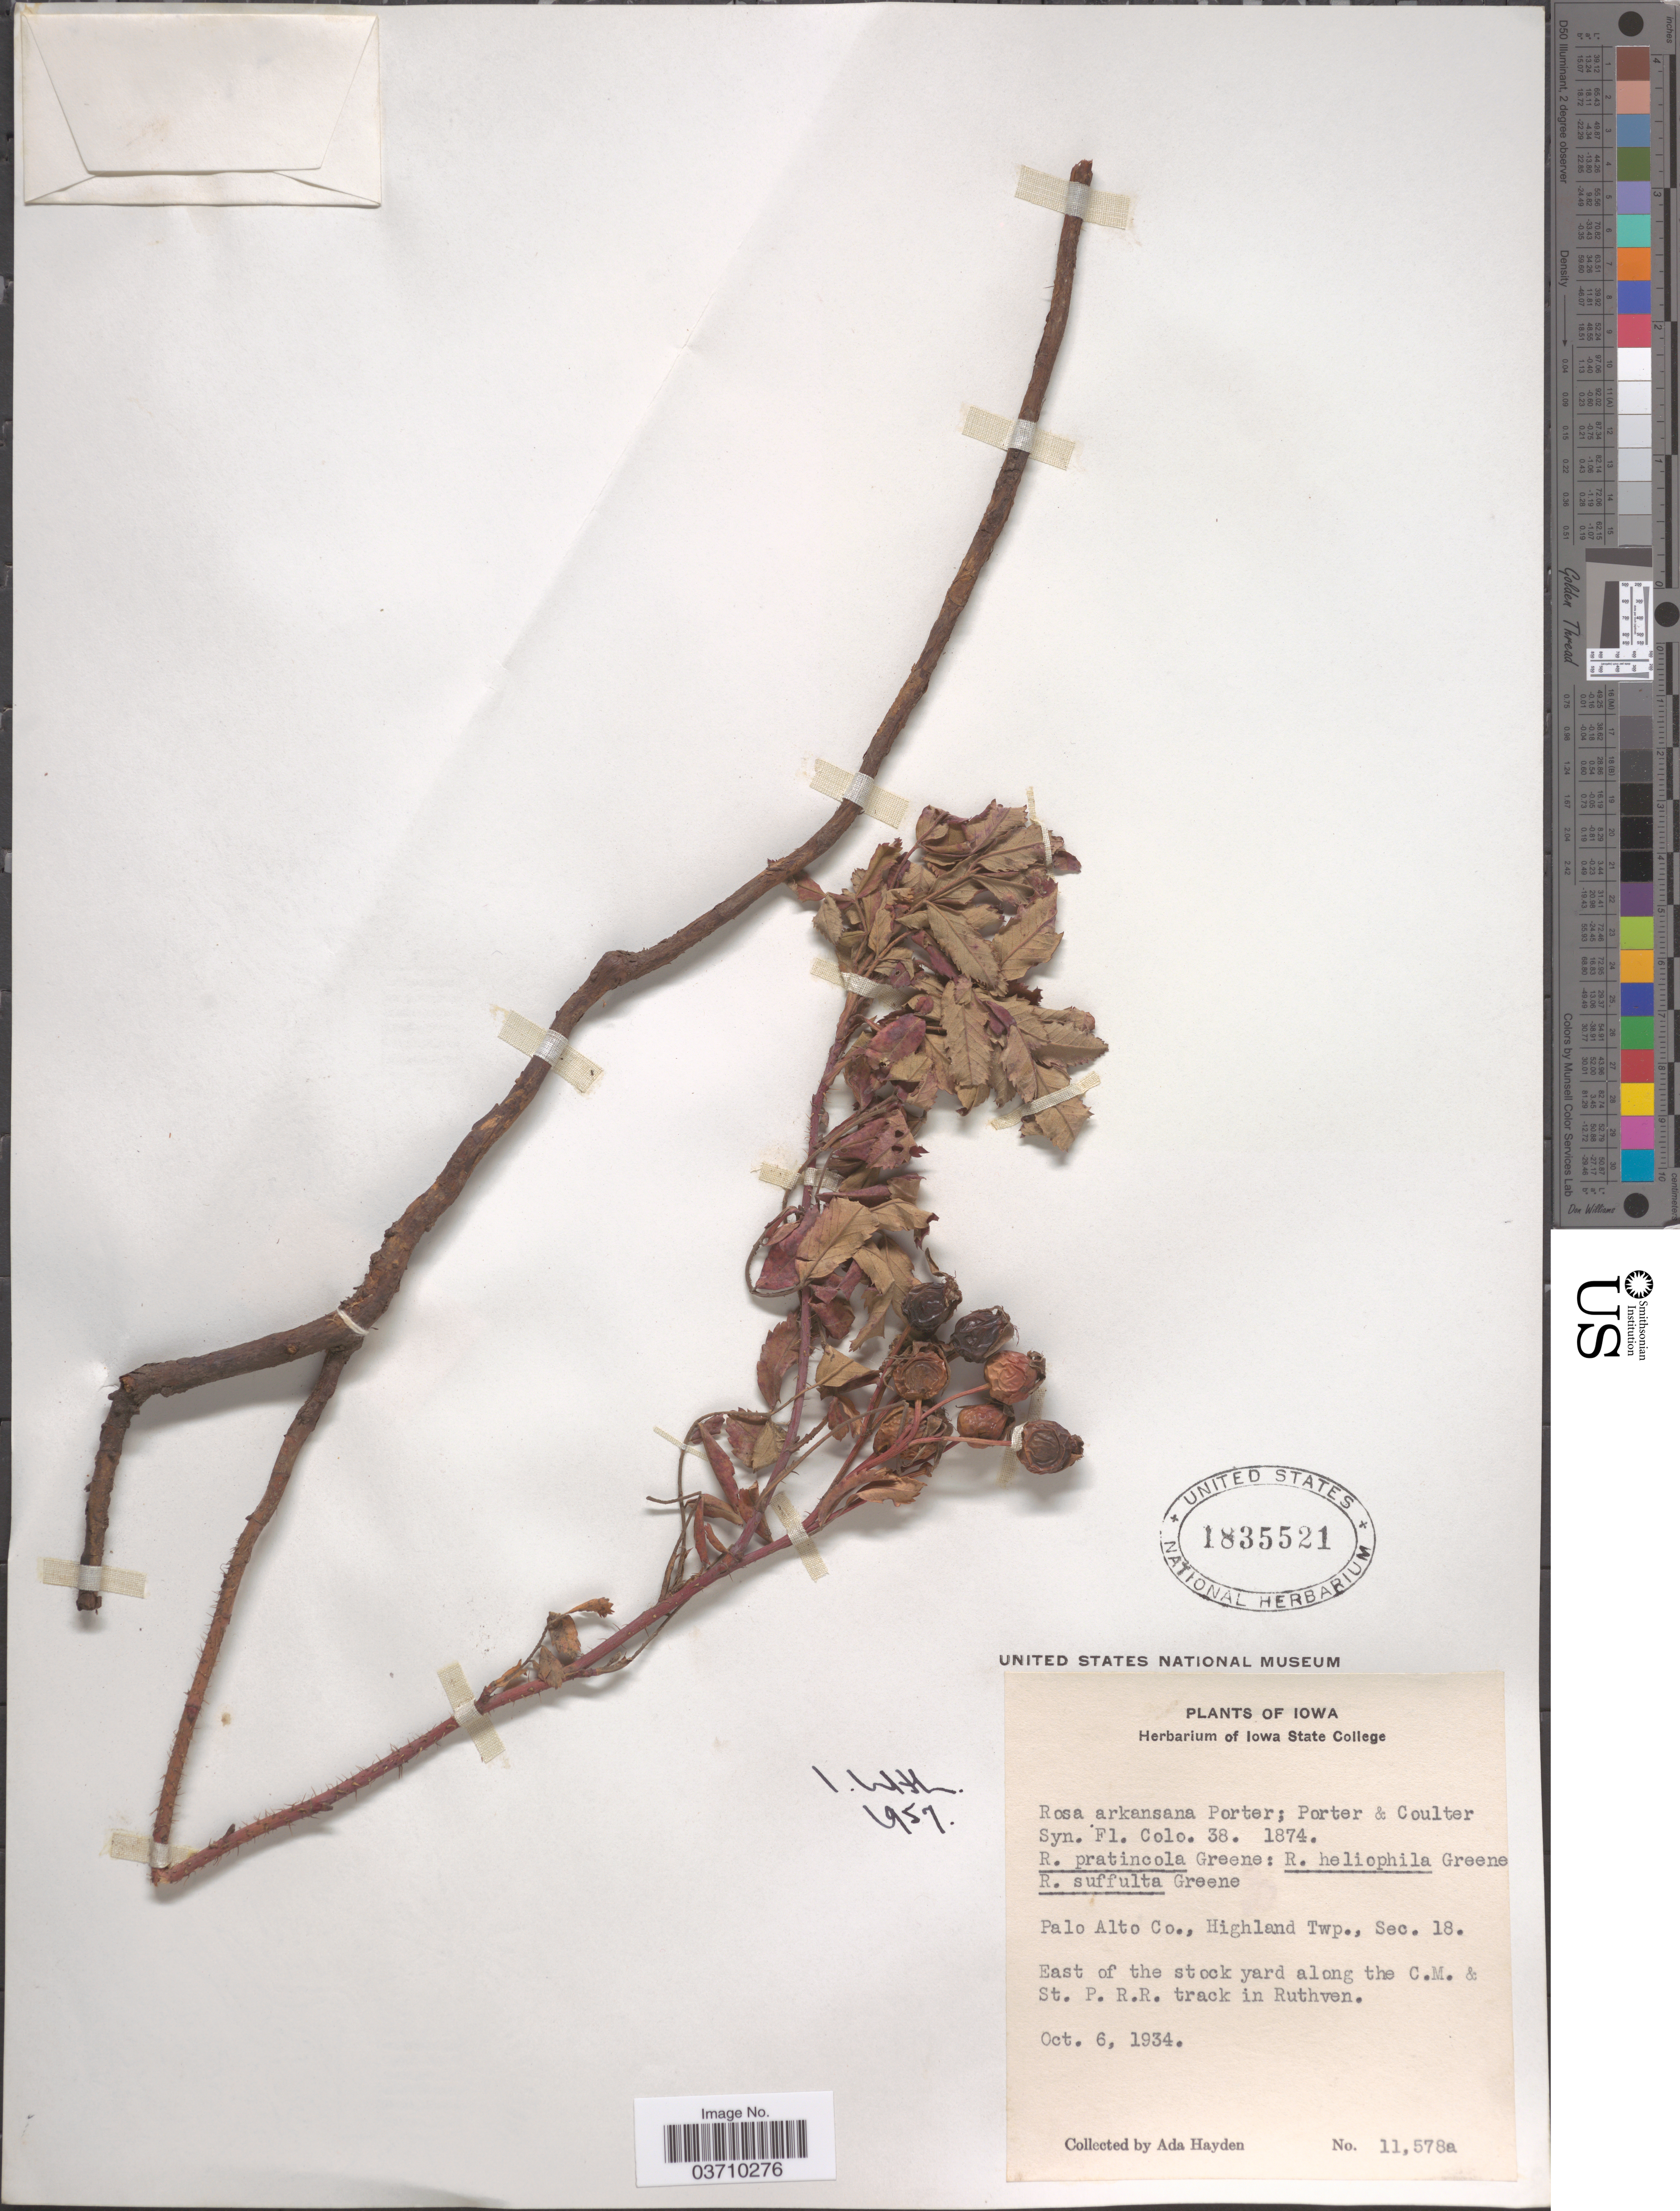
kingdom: Plantae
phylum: Tracheophyta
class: Magnoliopsida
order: Rosales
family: Rosaceae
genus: Rosa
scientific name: Rosa arkansana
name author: Porter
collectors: Ada Hayden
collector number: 11578a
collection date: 1934-10-06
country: United States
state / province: Iowa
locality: Palo Alto Co., Highland Twp., Sec. 18. East of the stock yard along the C. M. & St. P. R. R. track in Ruthven.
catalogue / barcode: US 1835521